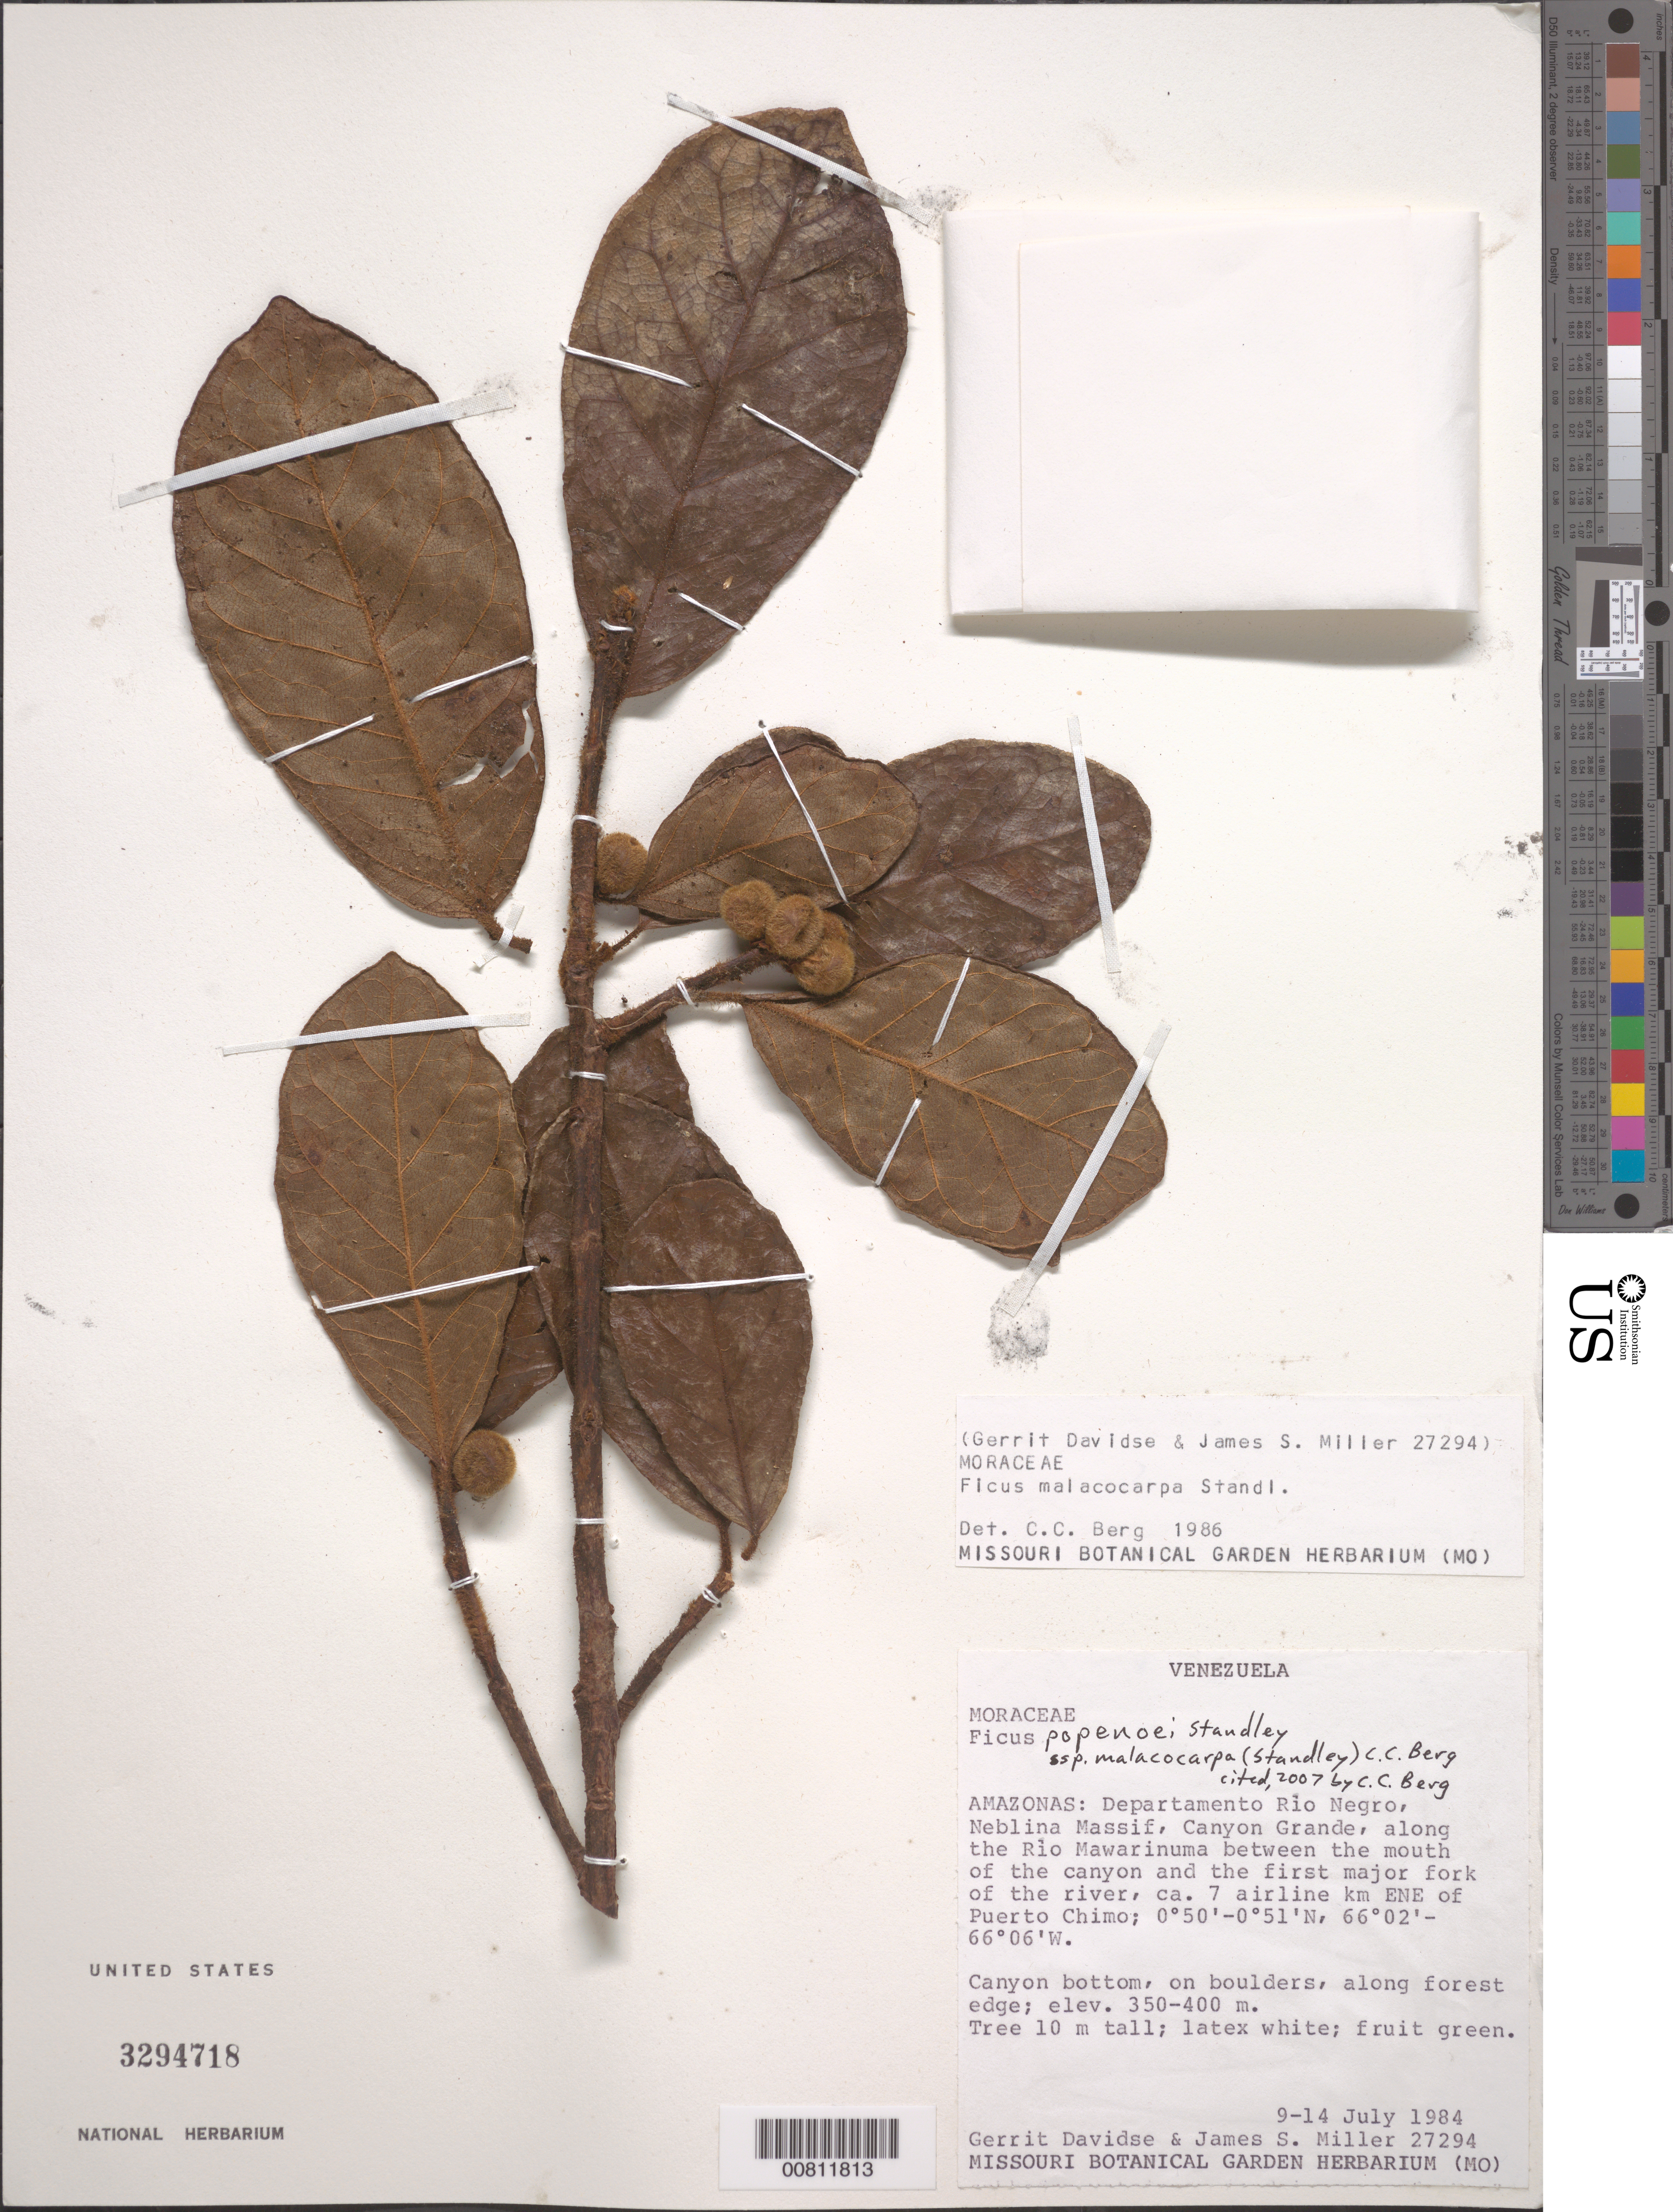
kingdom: Plantae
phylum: Tracheophyta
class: Magnoliopsida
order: Rosales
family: Moraceae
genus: Ficus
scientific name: Ficus malacocarpa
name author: Standl.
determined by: Berg, C. C.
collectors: G. Davidse & J. S. Miller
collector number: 27294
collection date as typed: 9-Jul-84 to 14-Jul-84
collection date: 1984-07-09/1984-07-14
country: Venezuela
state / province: Amazonas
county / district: Río Negro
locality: Neblina Massif, Canyon Grande, along Río Mawarinuma, 7 airline km E-NE of Puerto Chimo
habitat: Canyon bottom, on boulders, along forest edge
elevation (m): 350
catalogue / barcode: US 3294718